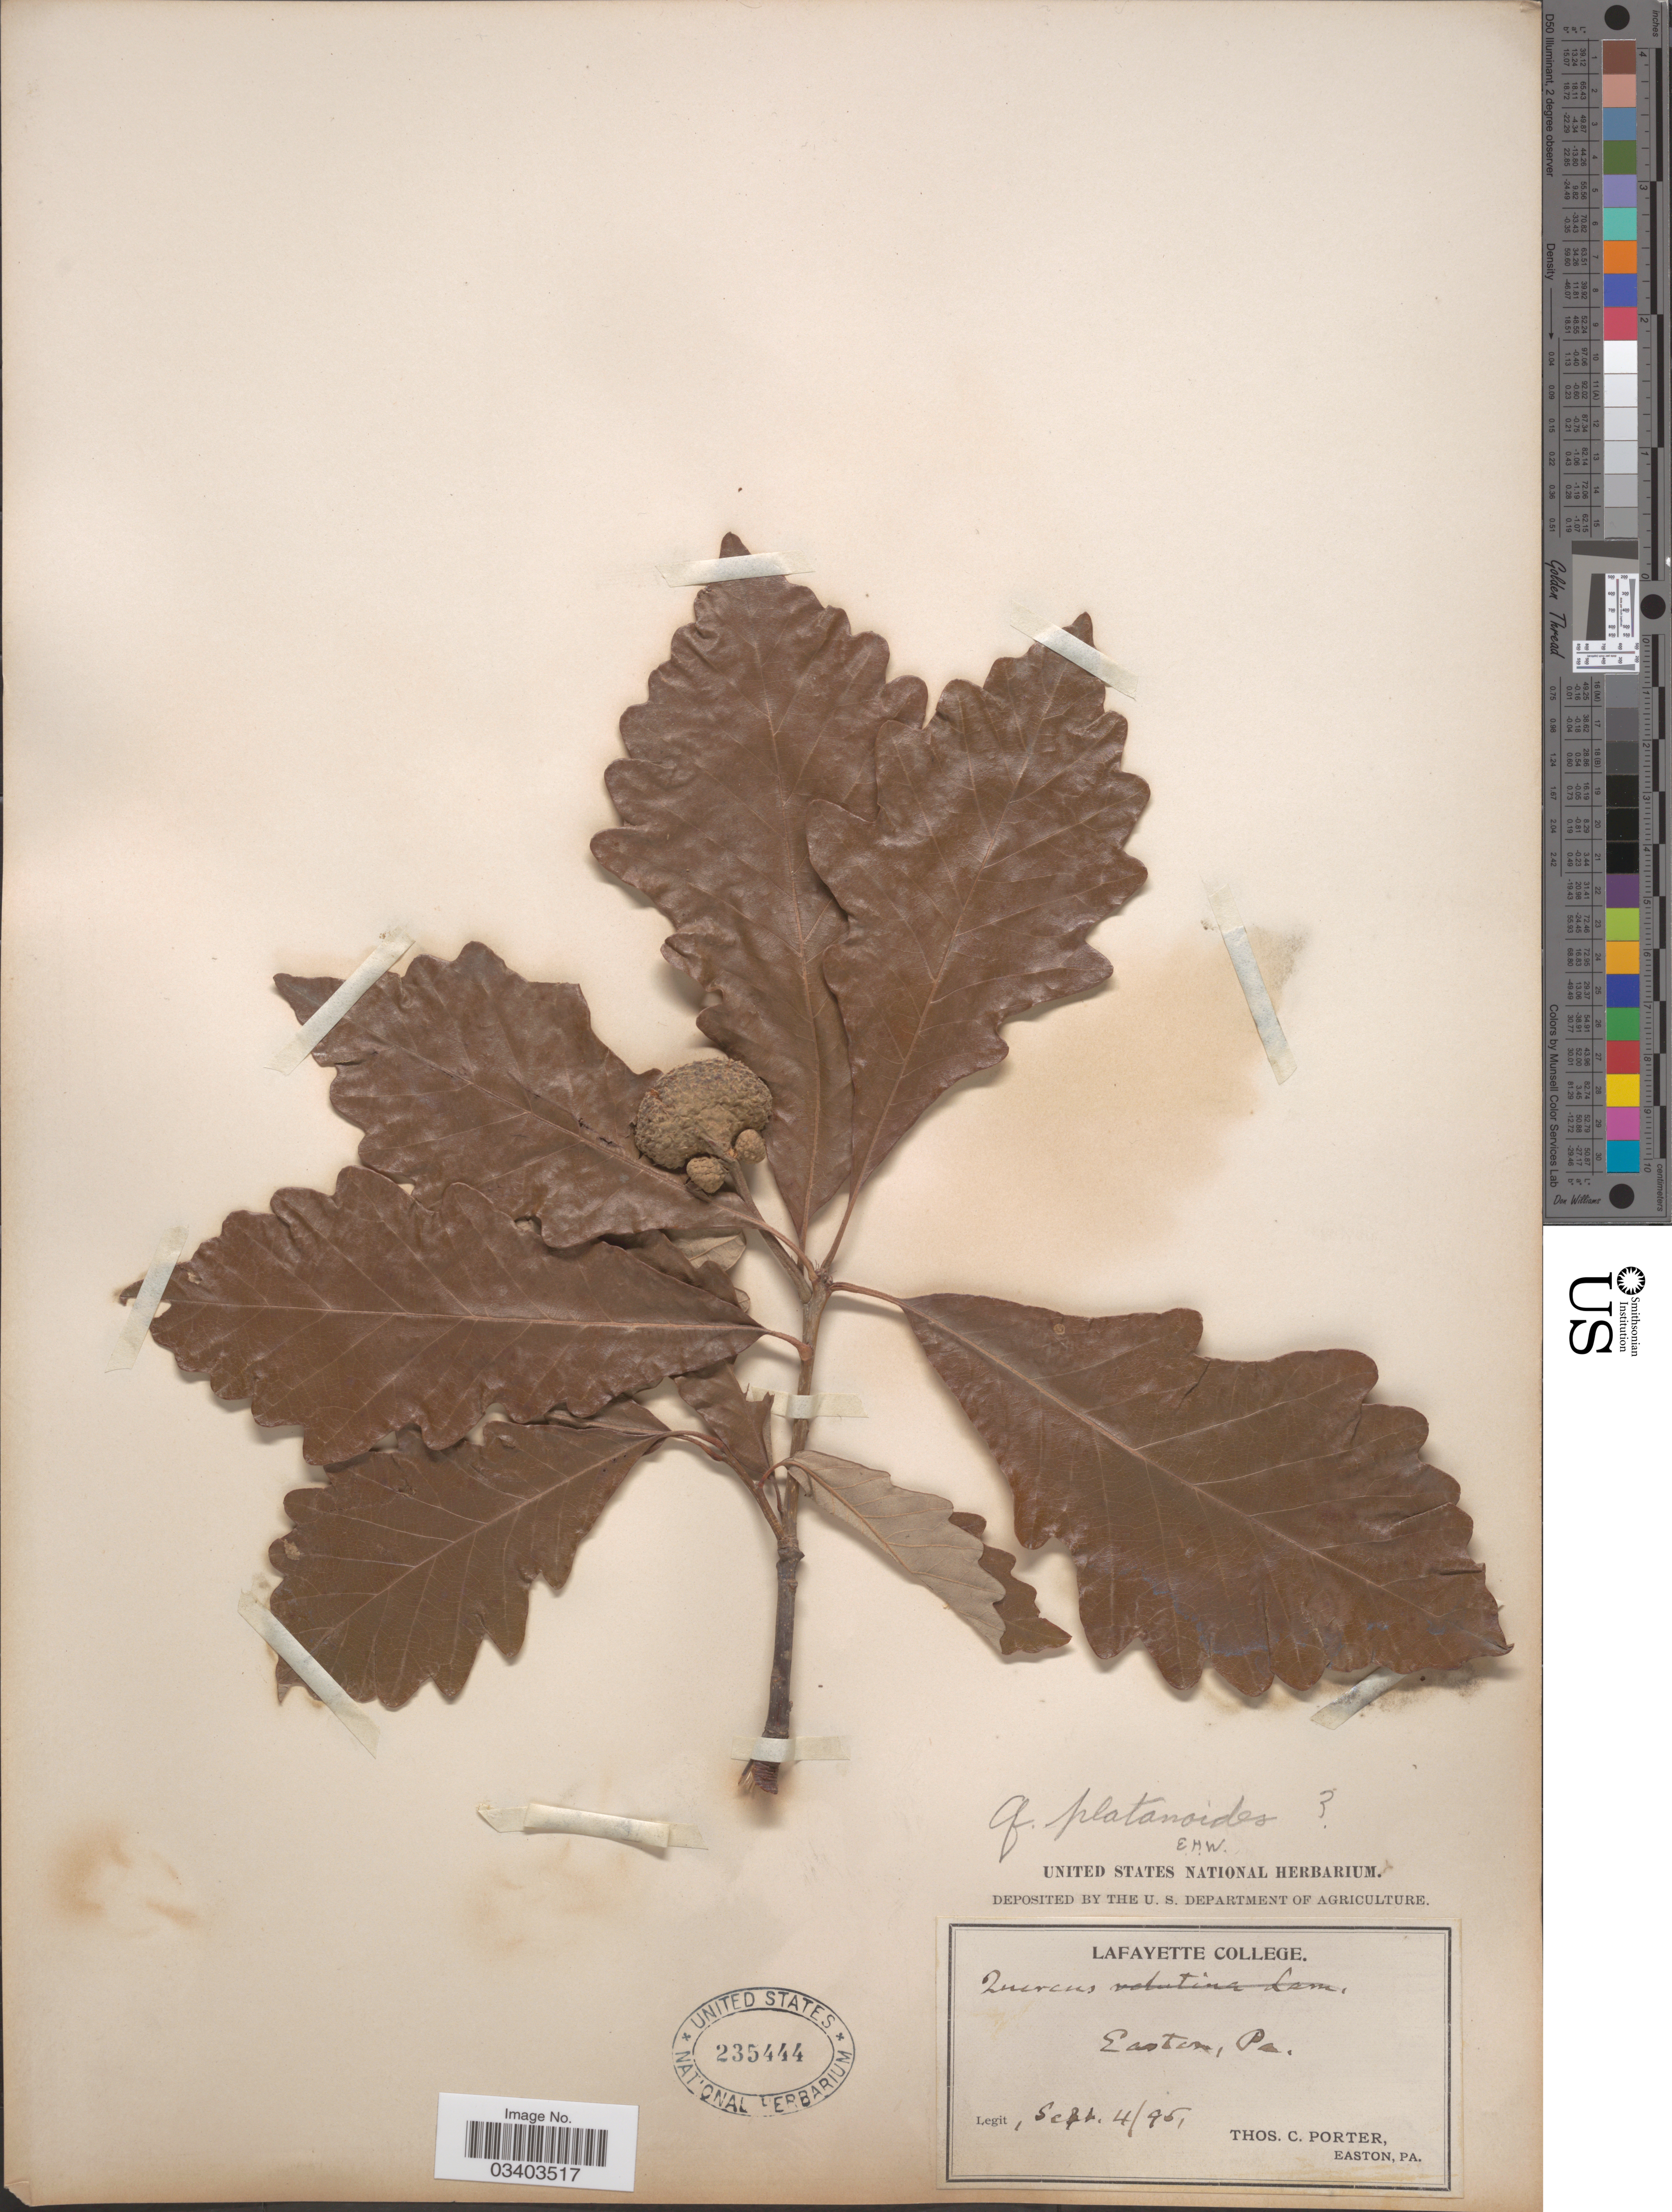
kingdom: Plantae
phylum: Tracheophyta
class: Magnoliopsida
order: Fagales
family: Fagaceae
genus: Quercus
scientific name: Quercus bicolor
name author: Willd.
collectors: T. Porter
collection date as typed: Transcribed d/m/y: 4/9/95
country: United States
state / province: Pennsylvania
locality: Easton.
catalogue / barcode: US 235444